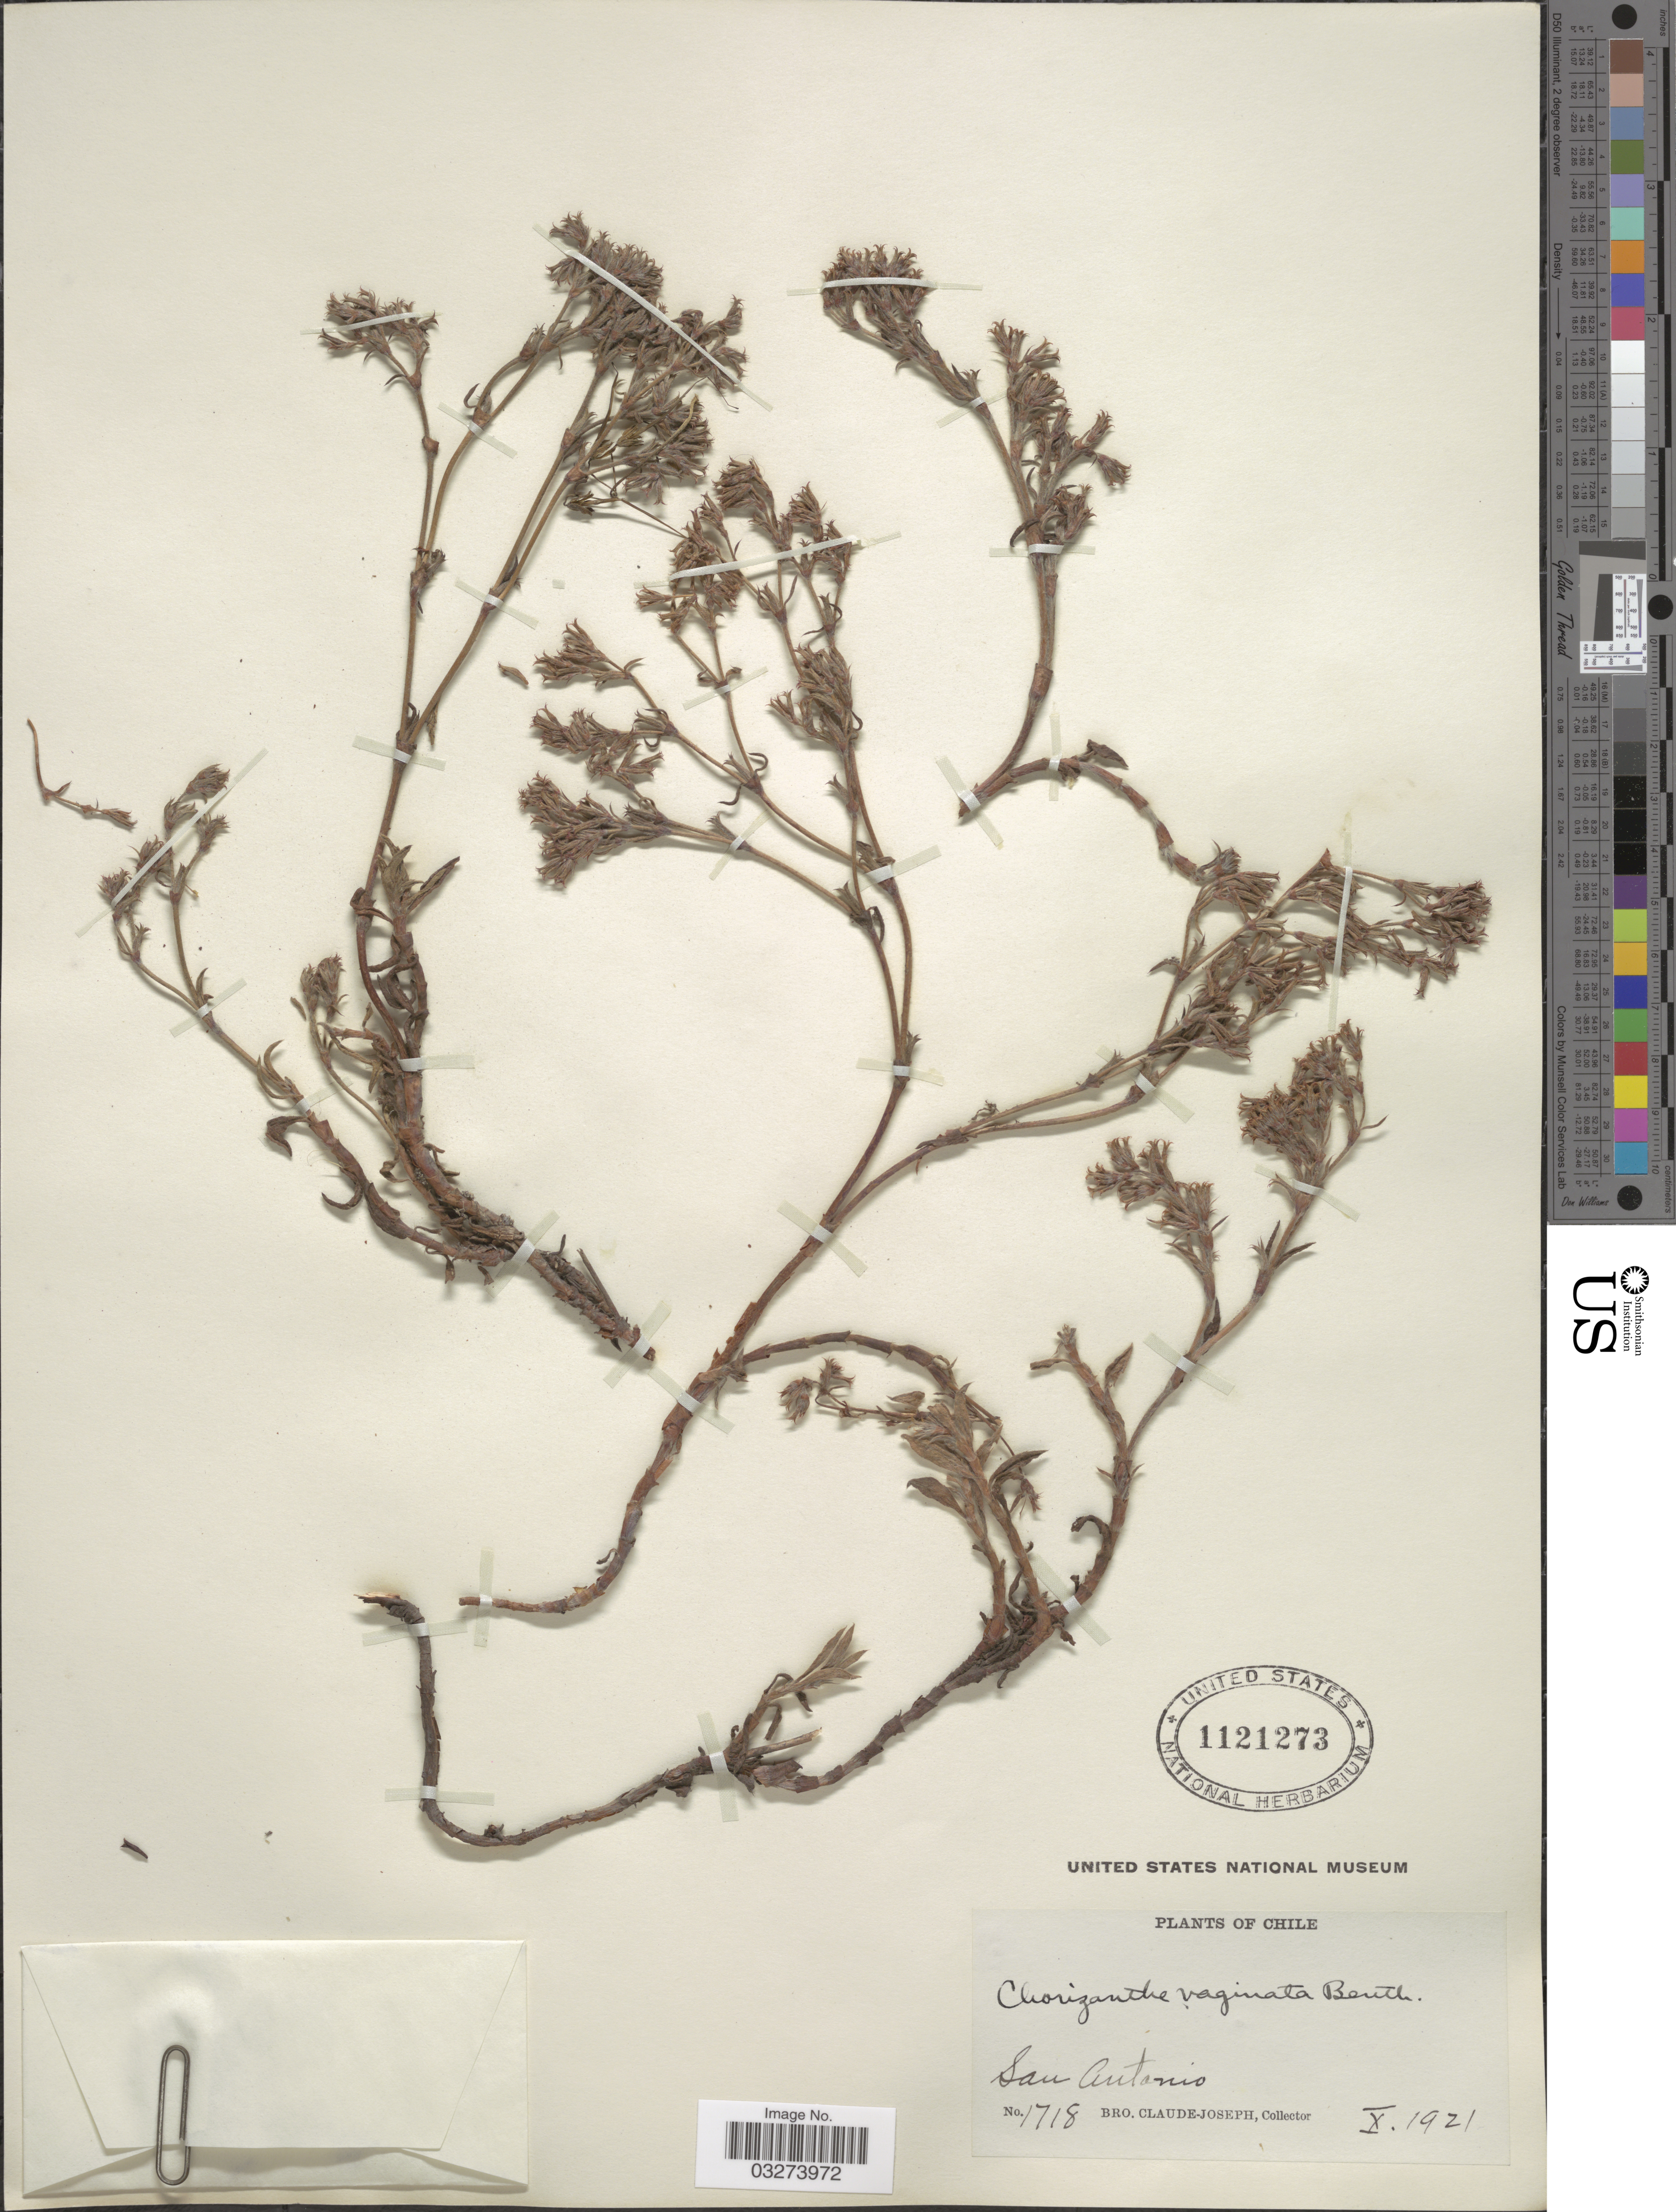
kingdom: Plantae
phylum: Tracheophyta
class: Magnoliopsida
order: Caryophyllales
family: Polygonaceae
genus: Chorizanthe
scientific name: Chorizanthe vaginata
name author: Benth.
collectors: Bro. Claude-Joseph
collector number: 1718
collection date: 1921-10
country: Chile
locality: San Antonio.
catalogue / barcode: US 1121273